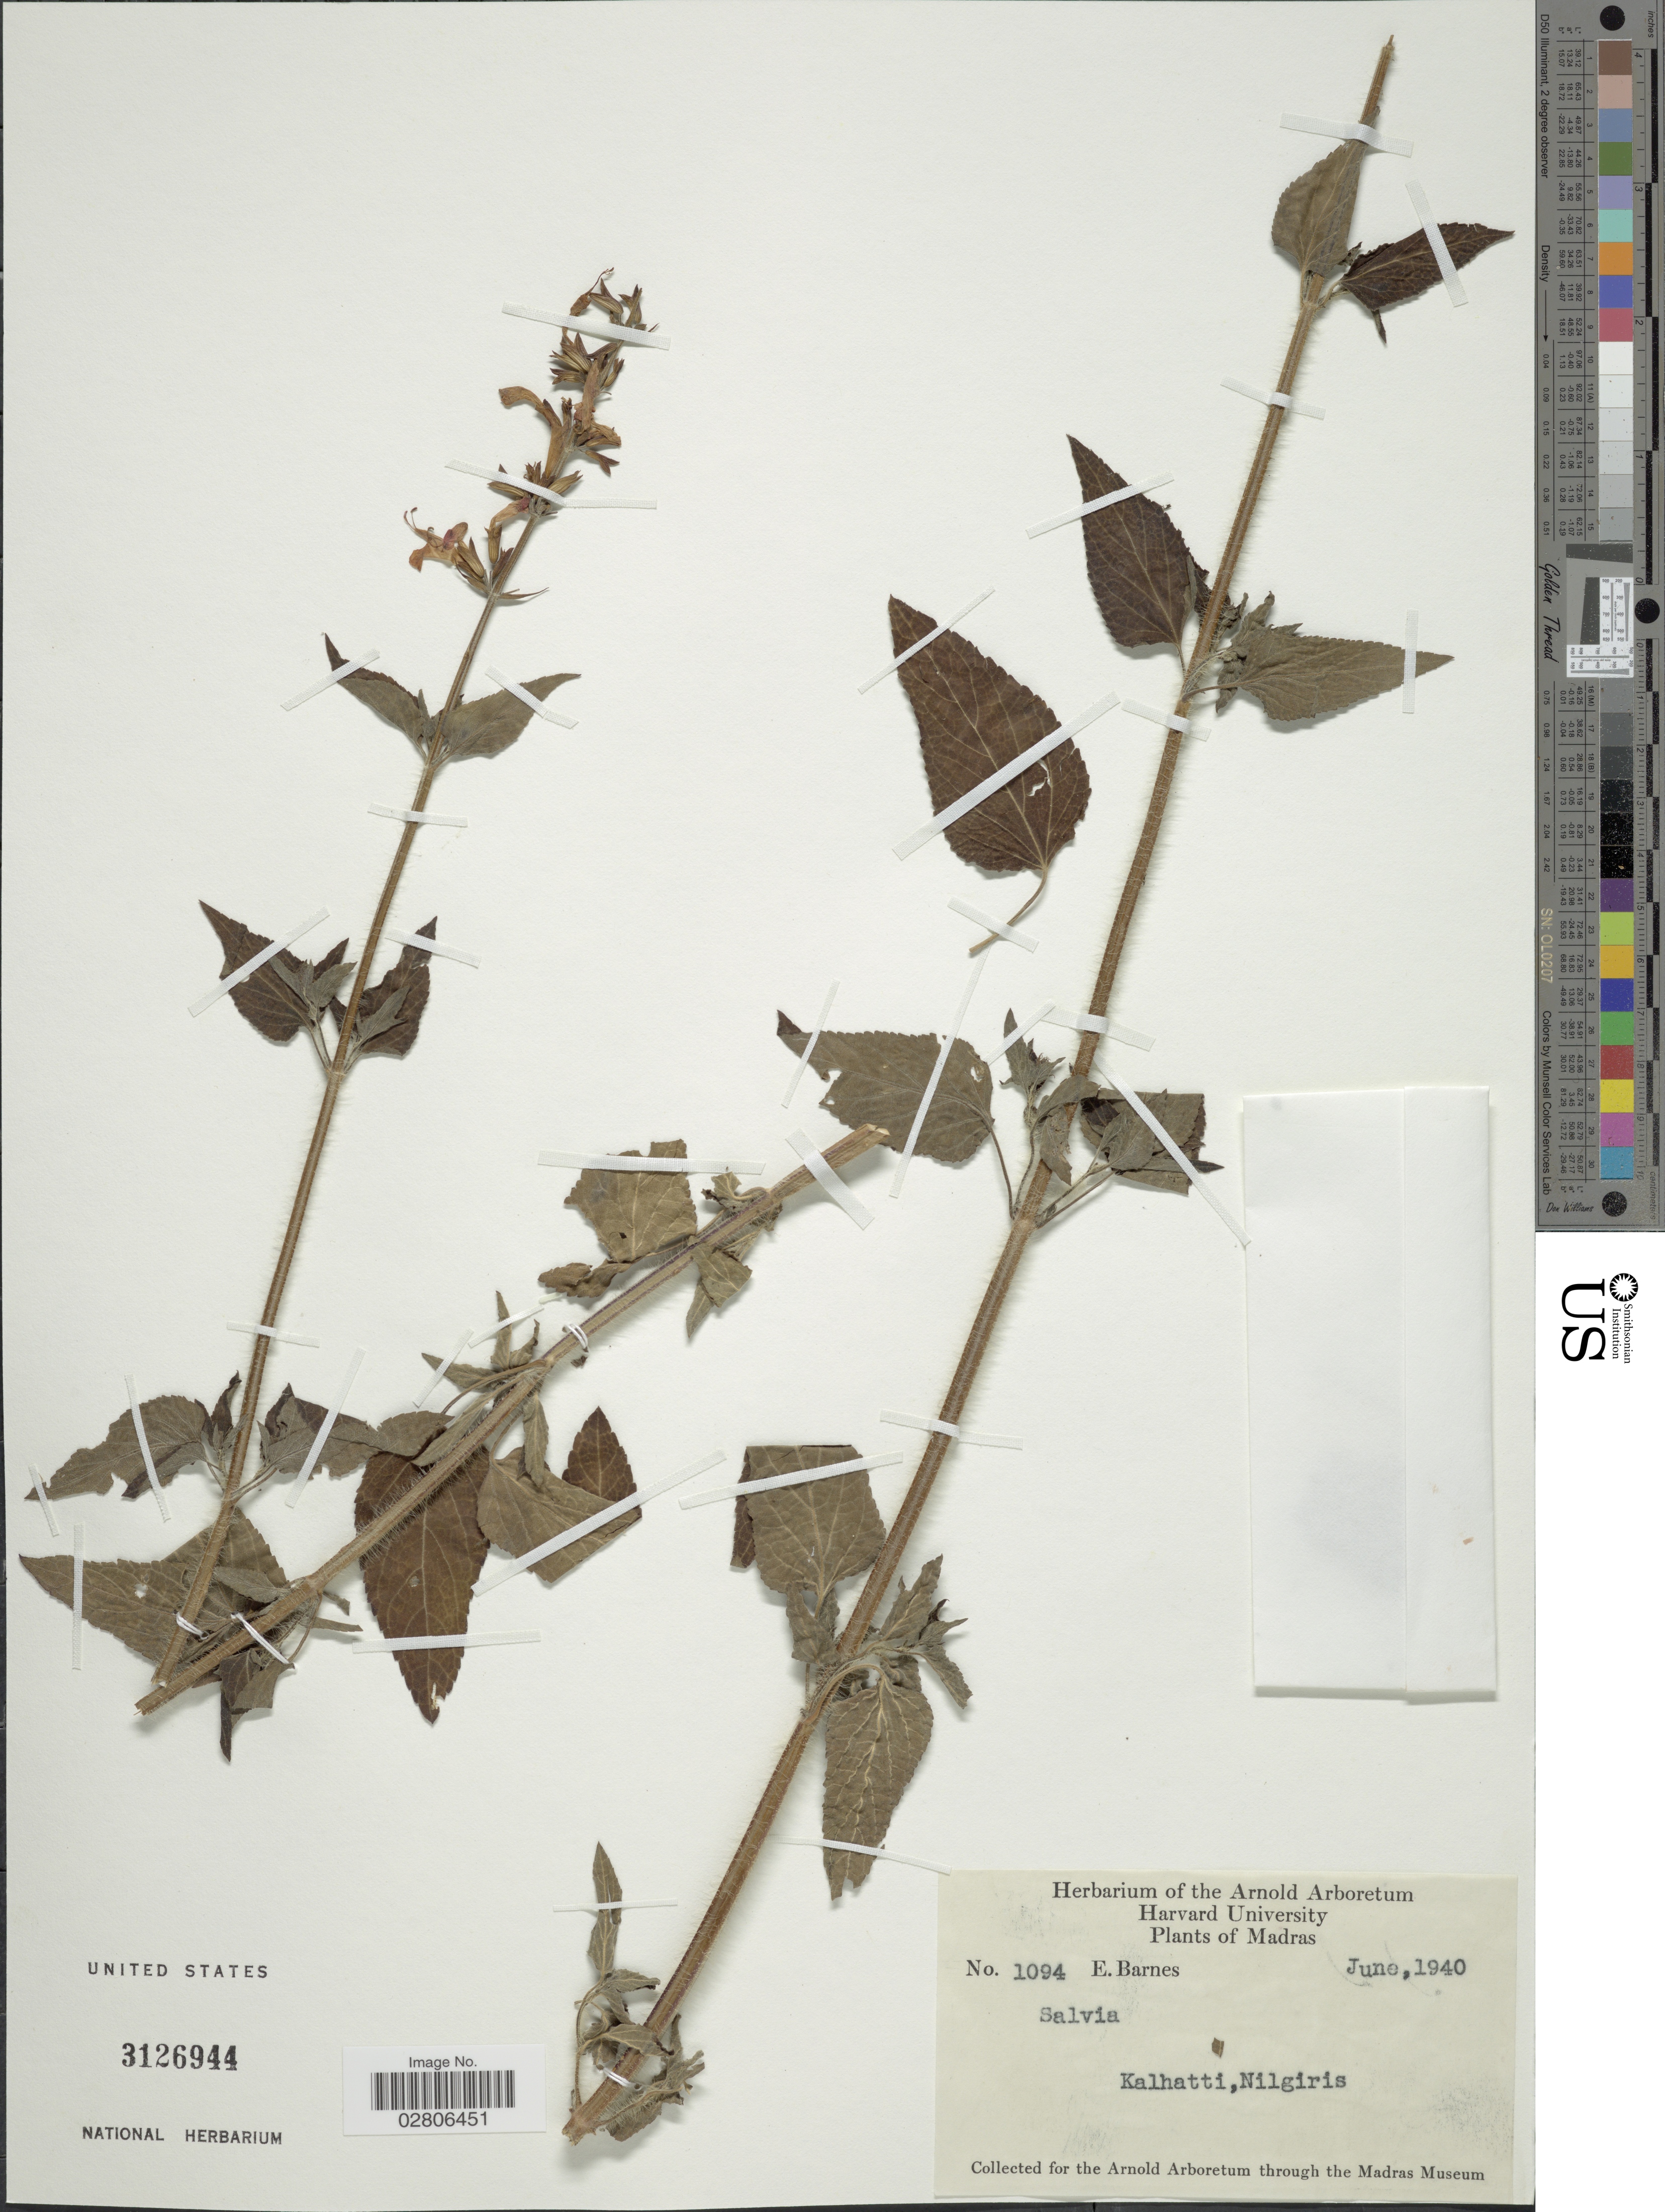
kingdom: Plantae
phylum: Tracheophyta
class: Magnoliopsida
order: Lamiales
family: Lamiaceae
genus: Salvia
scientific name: Salvia sp.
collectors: E. Barnes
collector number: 1094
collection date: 1940-06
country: India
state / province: Karnataka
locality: Madras. Kalhatti, Nilgiris.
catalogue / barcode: US 3126944